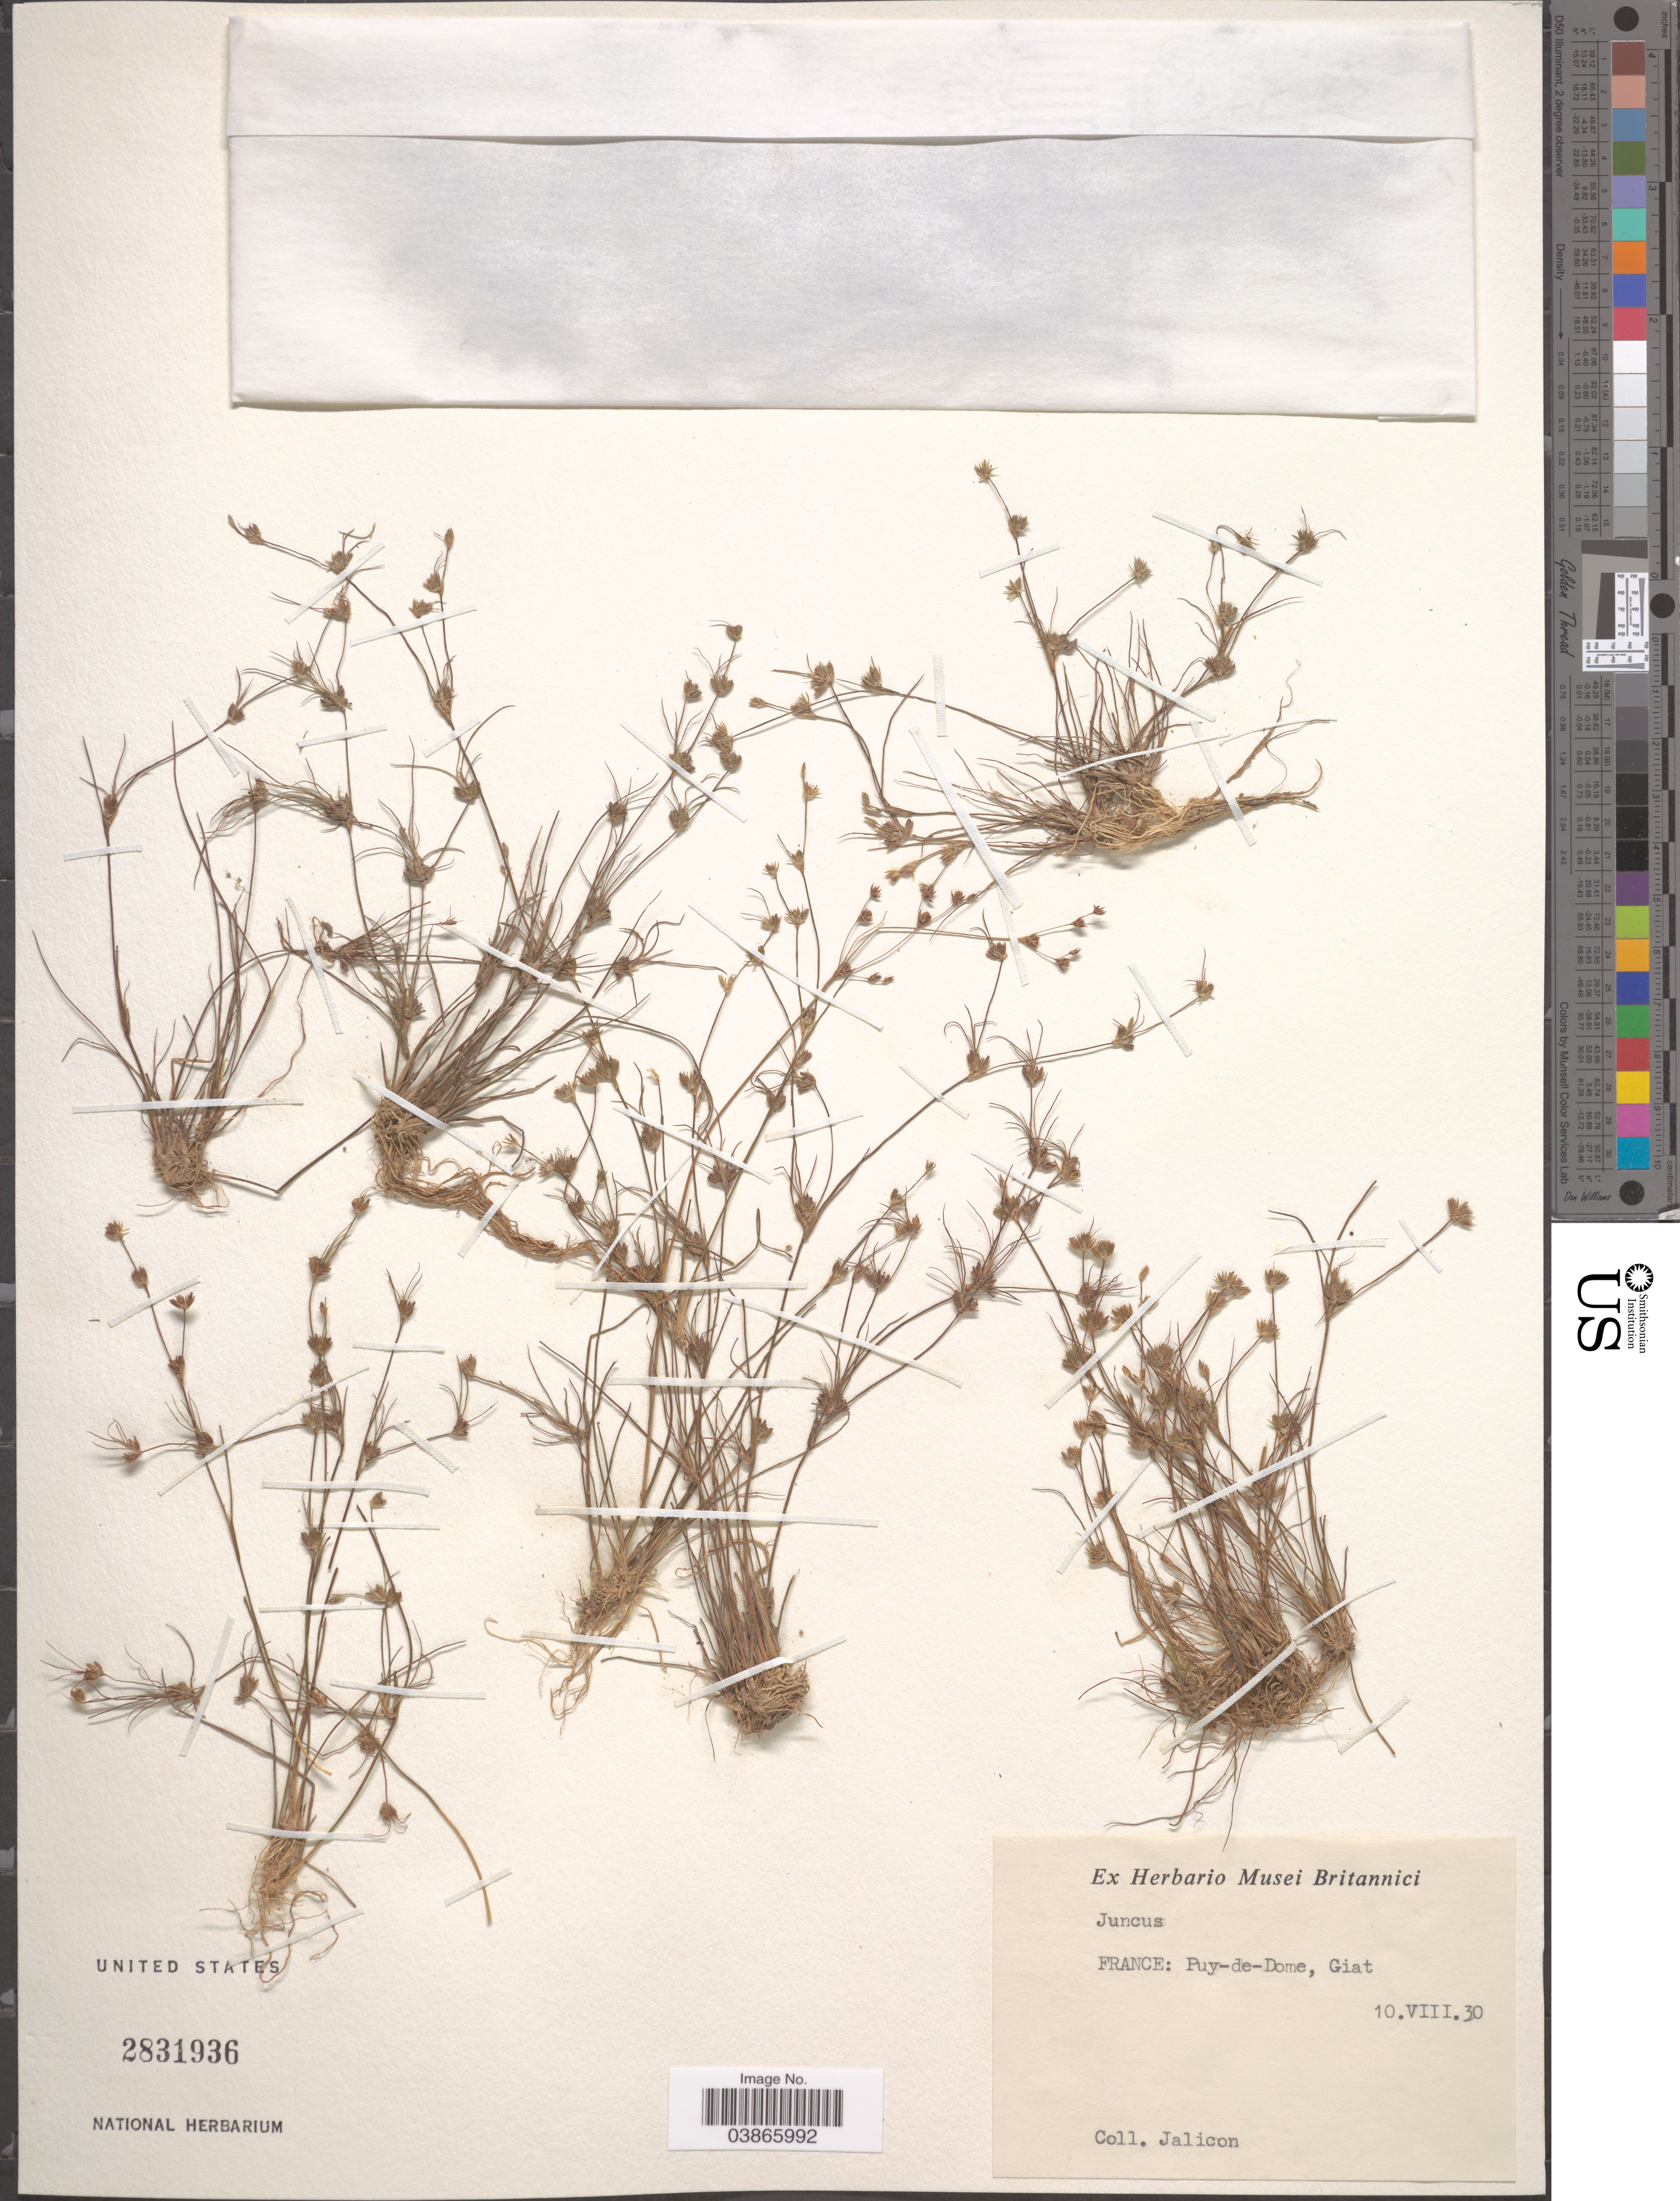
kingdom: Plantae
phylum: Tracheophyta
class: Liliopsida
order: Poales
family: Juncaceae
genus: Juncus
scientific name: Juncus sp.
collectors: Jalicon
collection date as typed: Transcribed d/m/y: 10/8/30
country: France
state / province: Auvergne-Rhône-Alpes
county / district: Puy-de-Dôme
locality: Puy-de-Dome, Giat.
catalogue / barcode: US 2831936